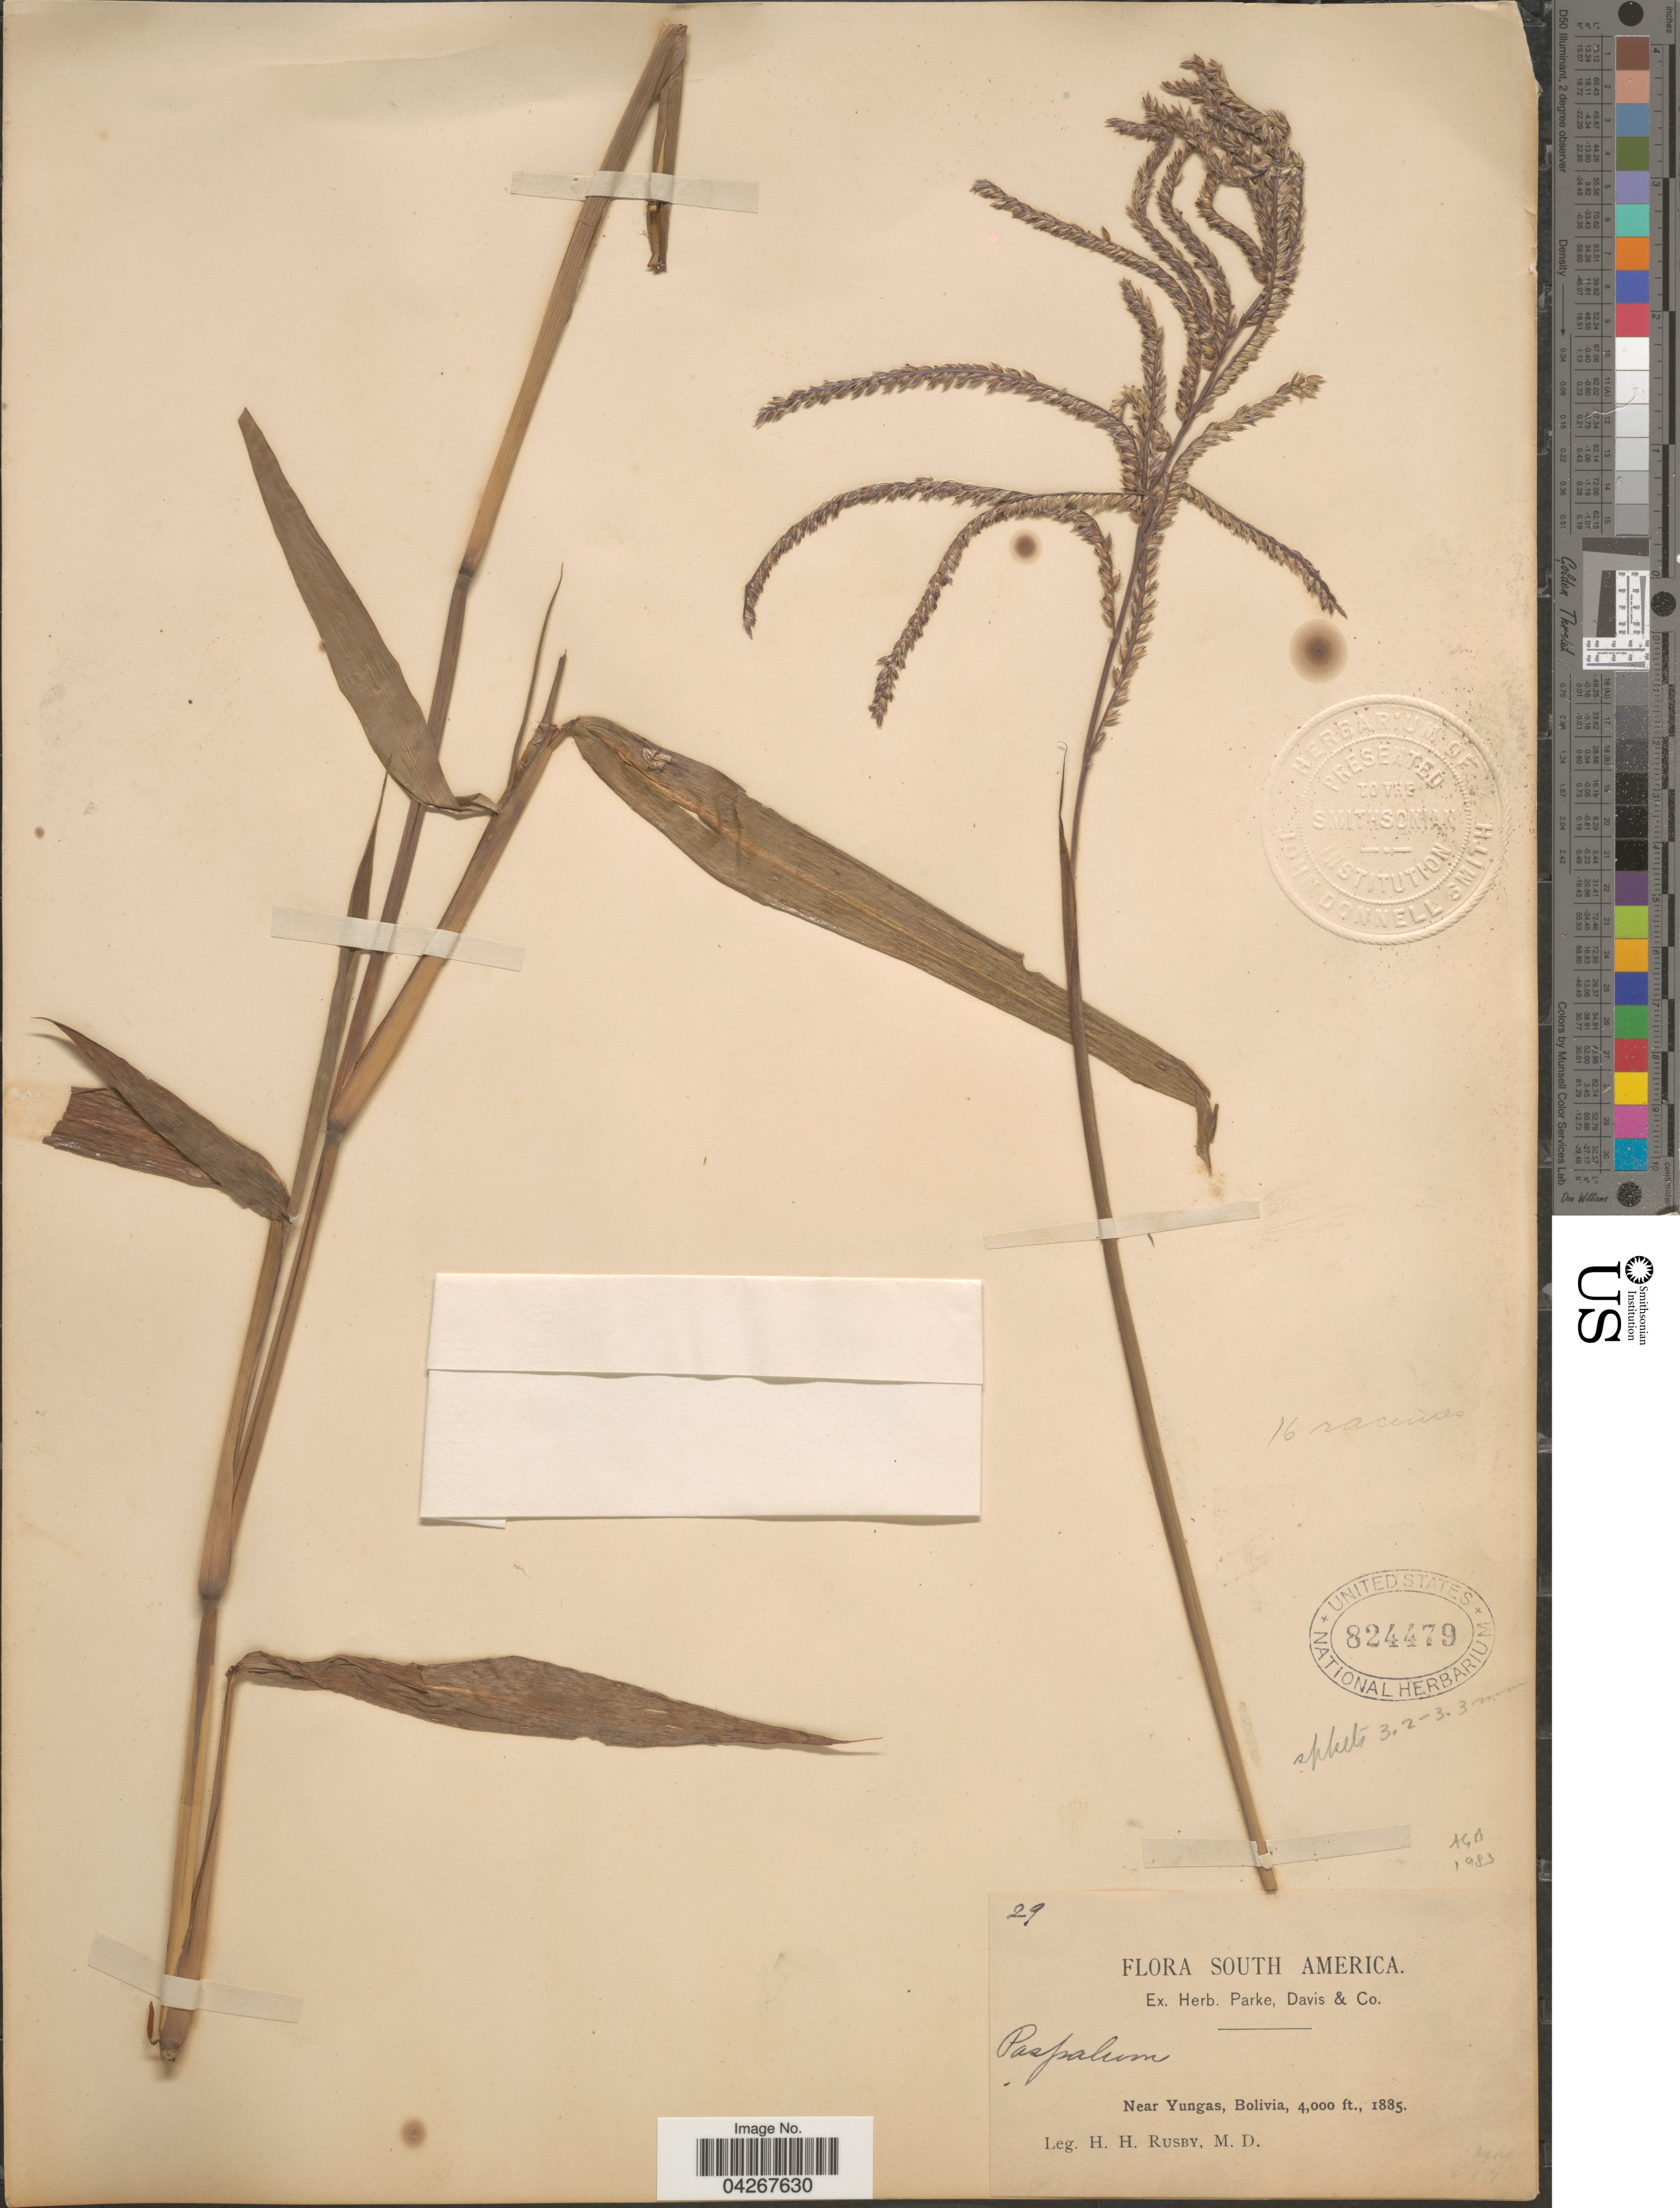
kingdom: Plantae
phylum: Tracheophyta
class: Liliopsida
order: Poales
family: Poaceae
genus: Paspalum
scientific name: Paspalum buchtienii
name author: Hack.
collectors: H. H. Rusby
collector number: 29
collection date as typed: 1885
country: Bolivia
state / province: La Paz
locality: Near Yungas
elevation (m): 1219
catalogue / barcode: US 824479